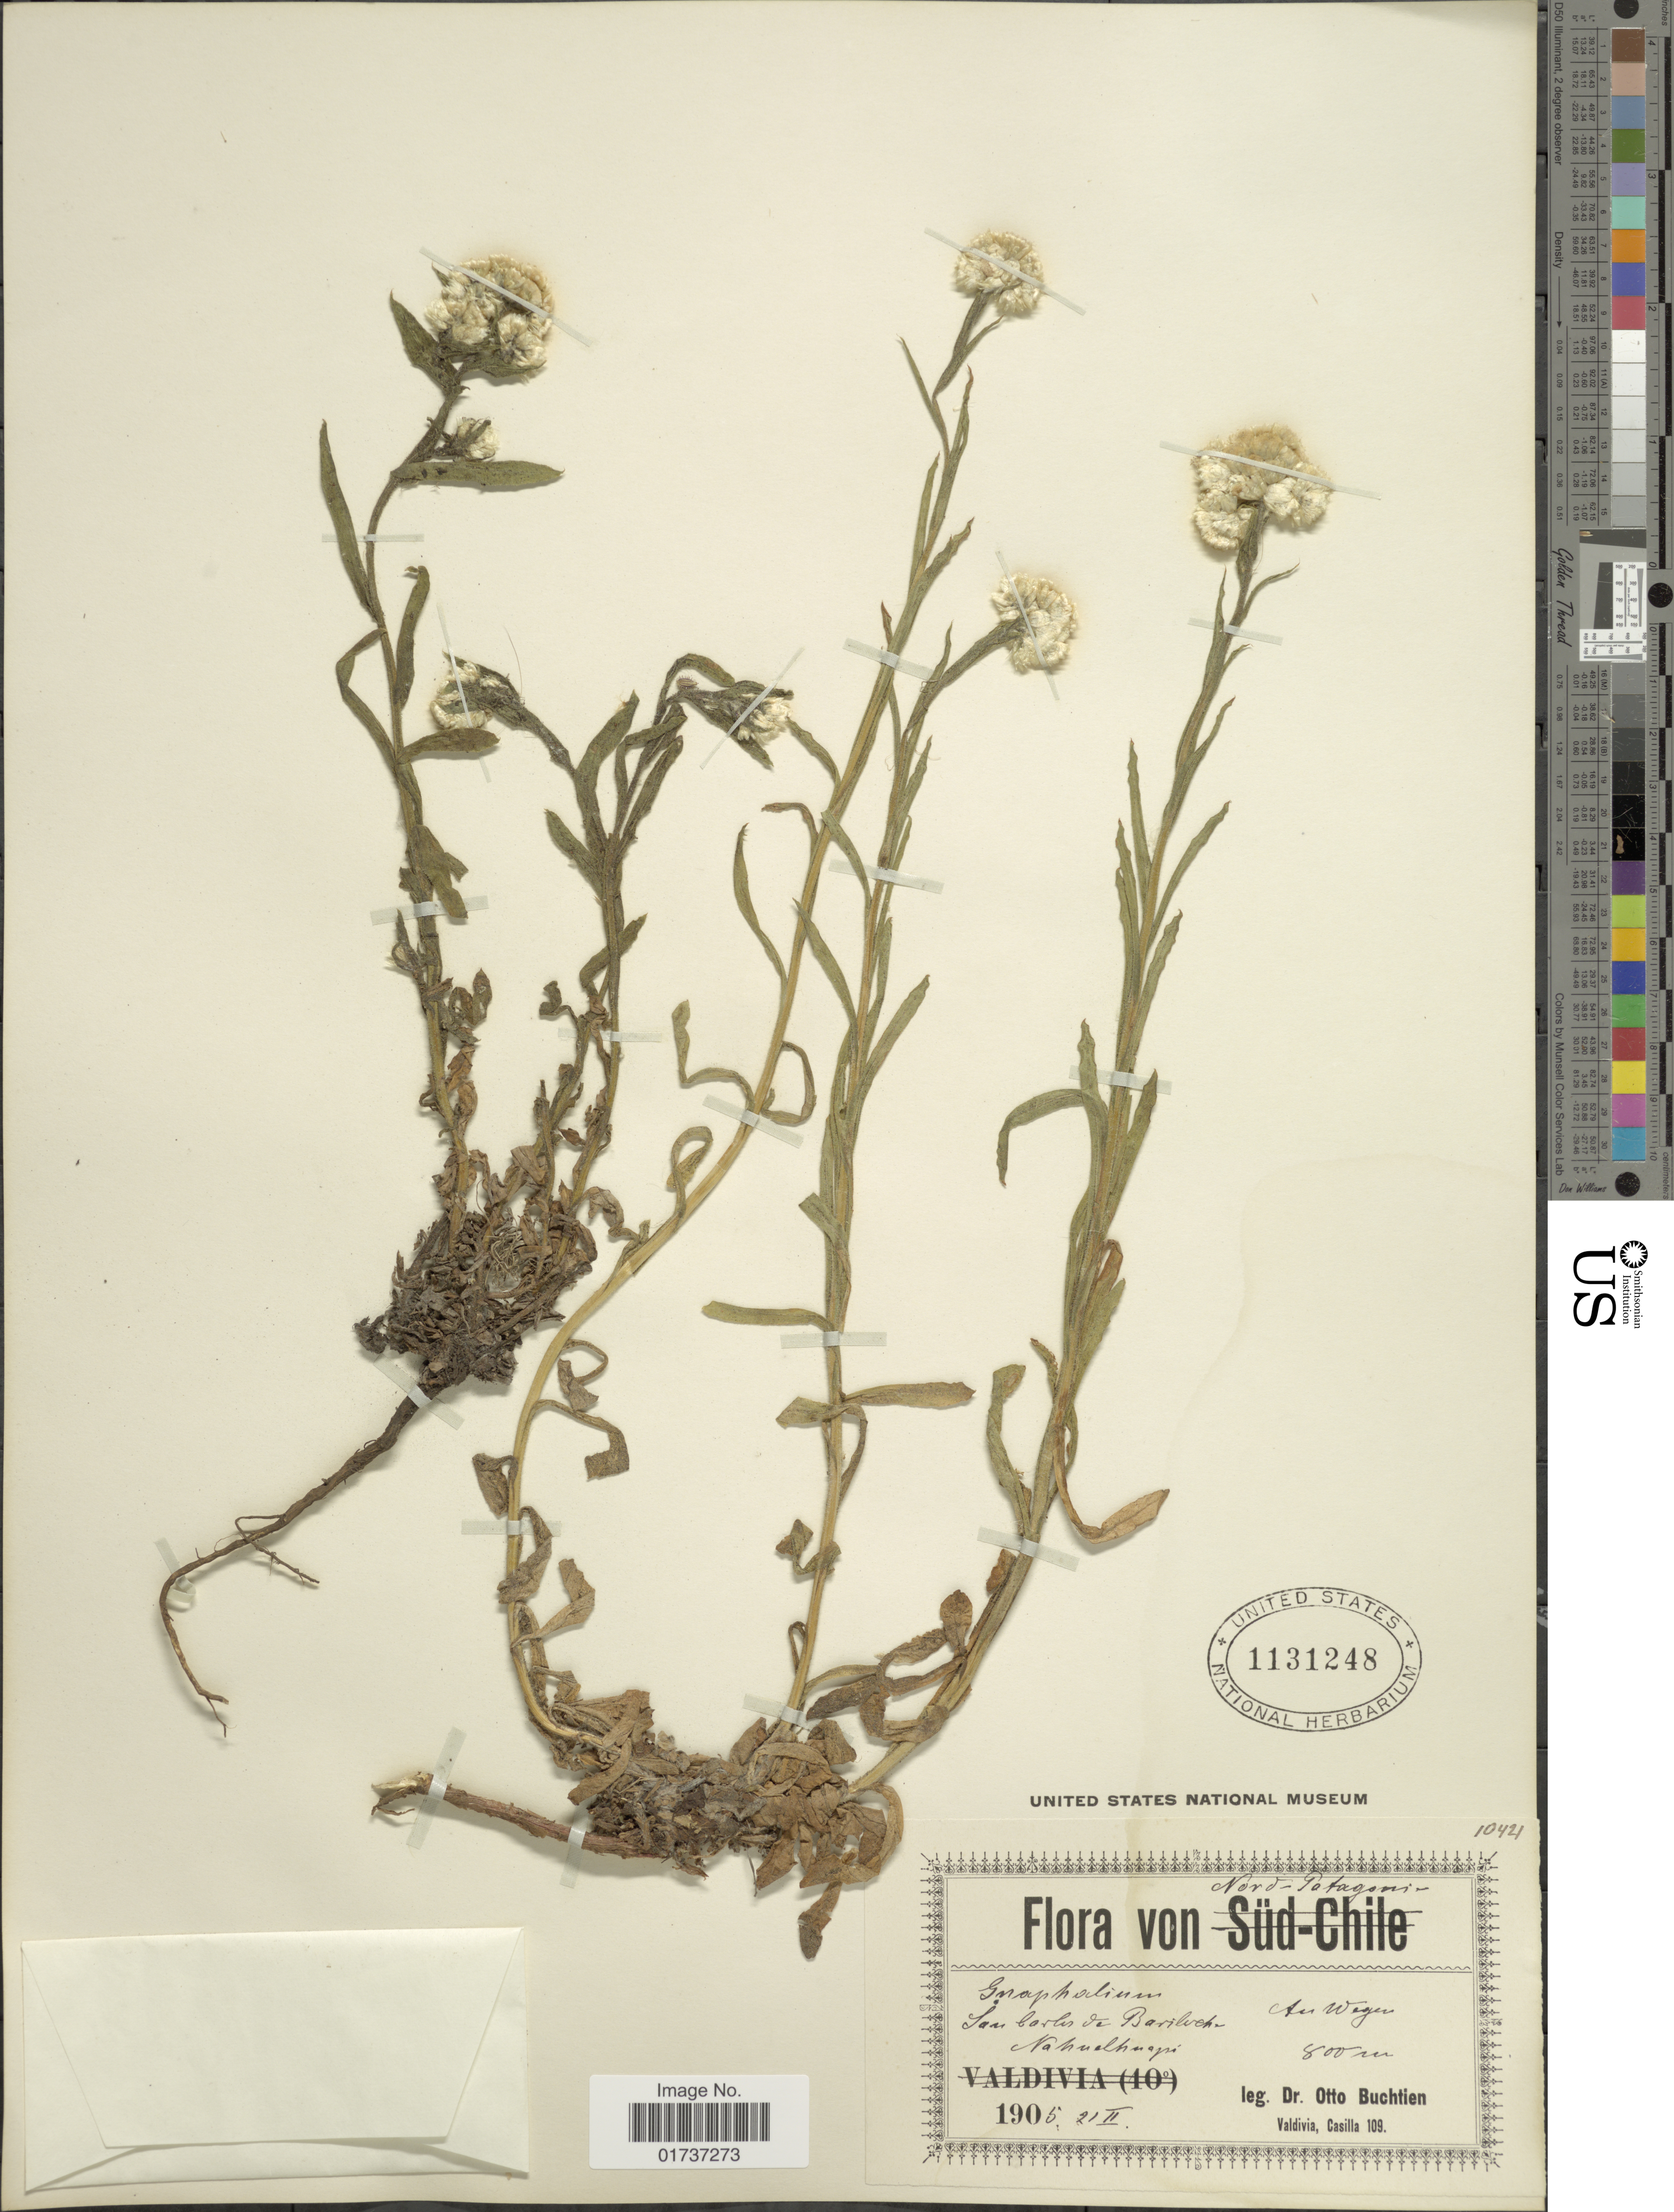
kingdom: Plantae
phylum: Tracheophyta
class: Magnoliopsida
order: Asterales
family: Asteraceae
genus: Gnaphalium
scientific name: Gnaphalium sp.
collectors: O. Buchtien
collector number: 10421*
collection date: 1905-02-21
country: Bolivia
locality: Nord-Patagonia, San Carlos de Bariloche Nahuelhuapi.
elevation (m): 800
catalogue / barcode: US 1131248